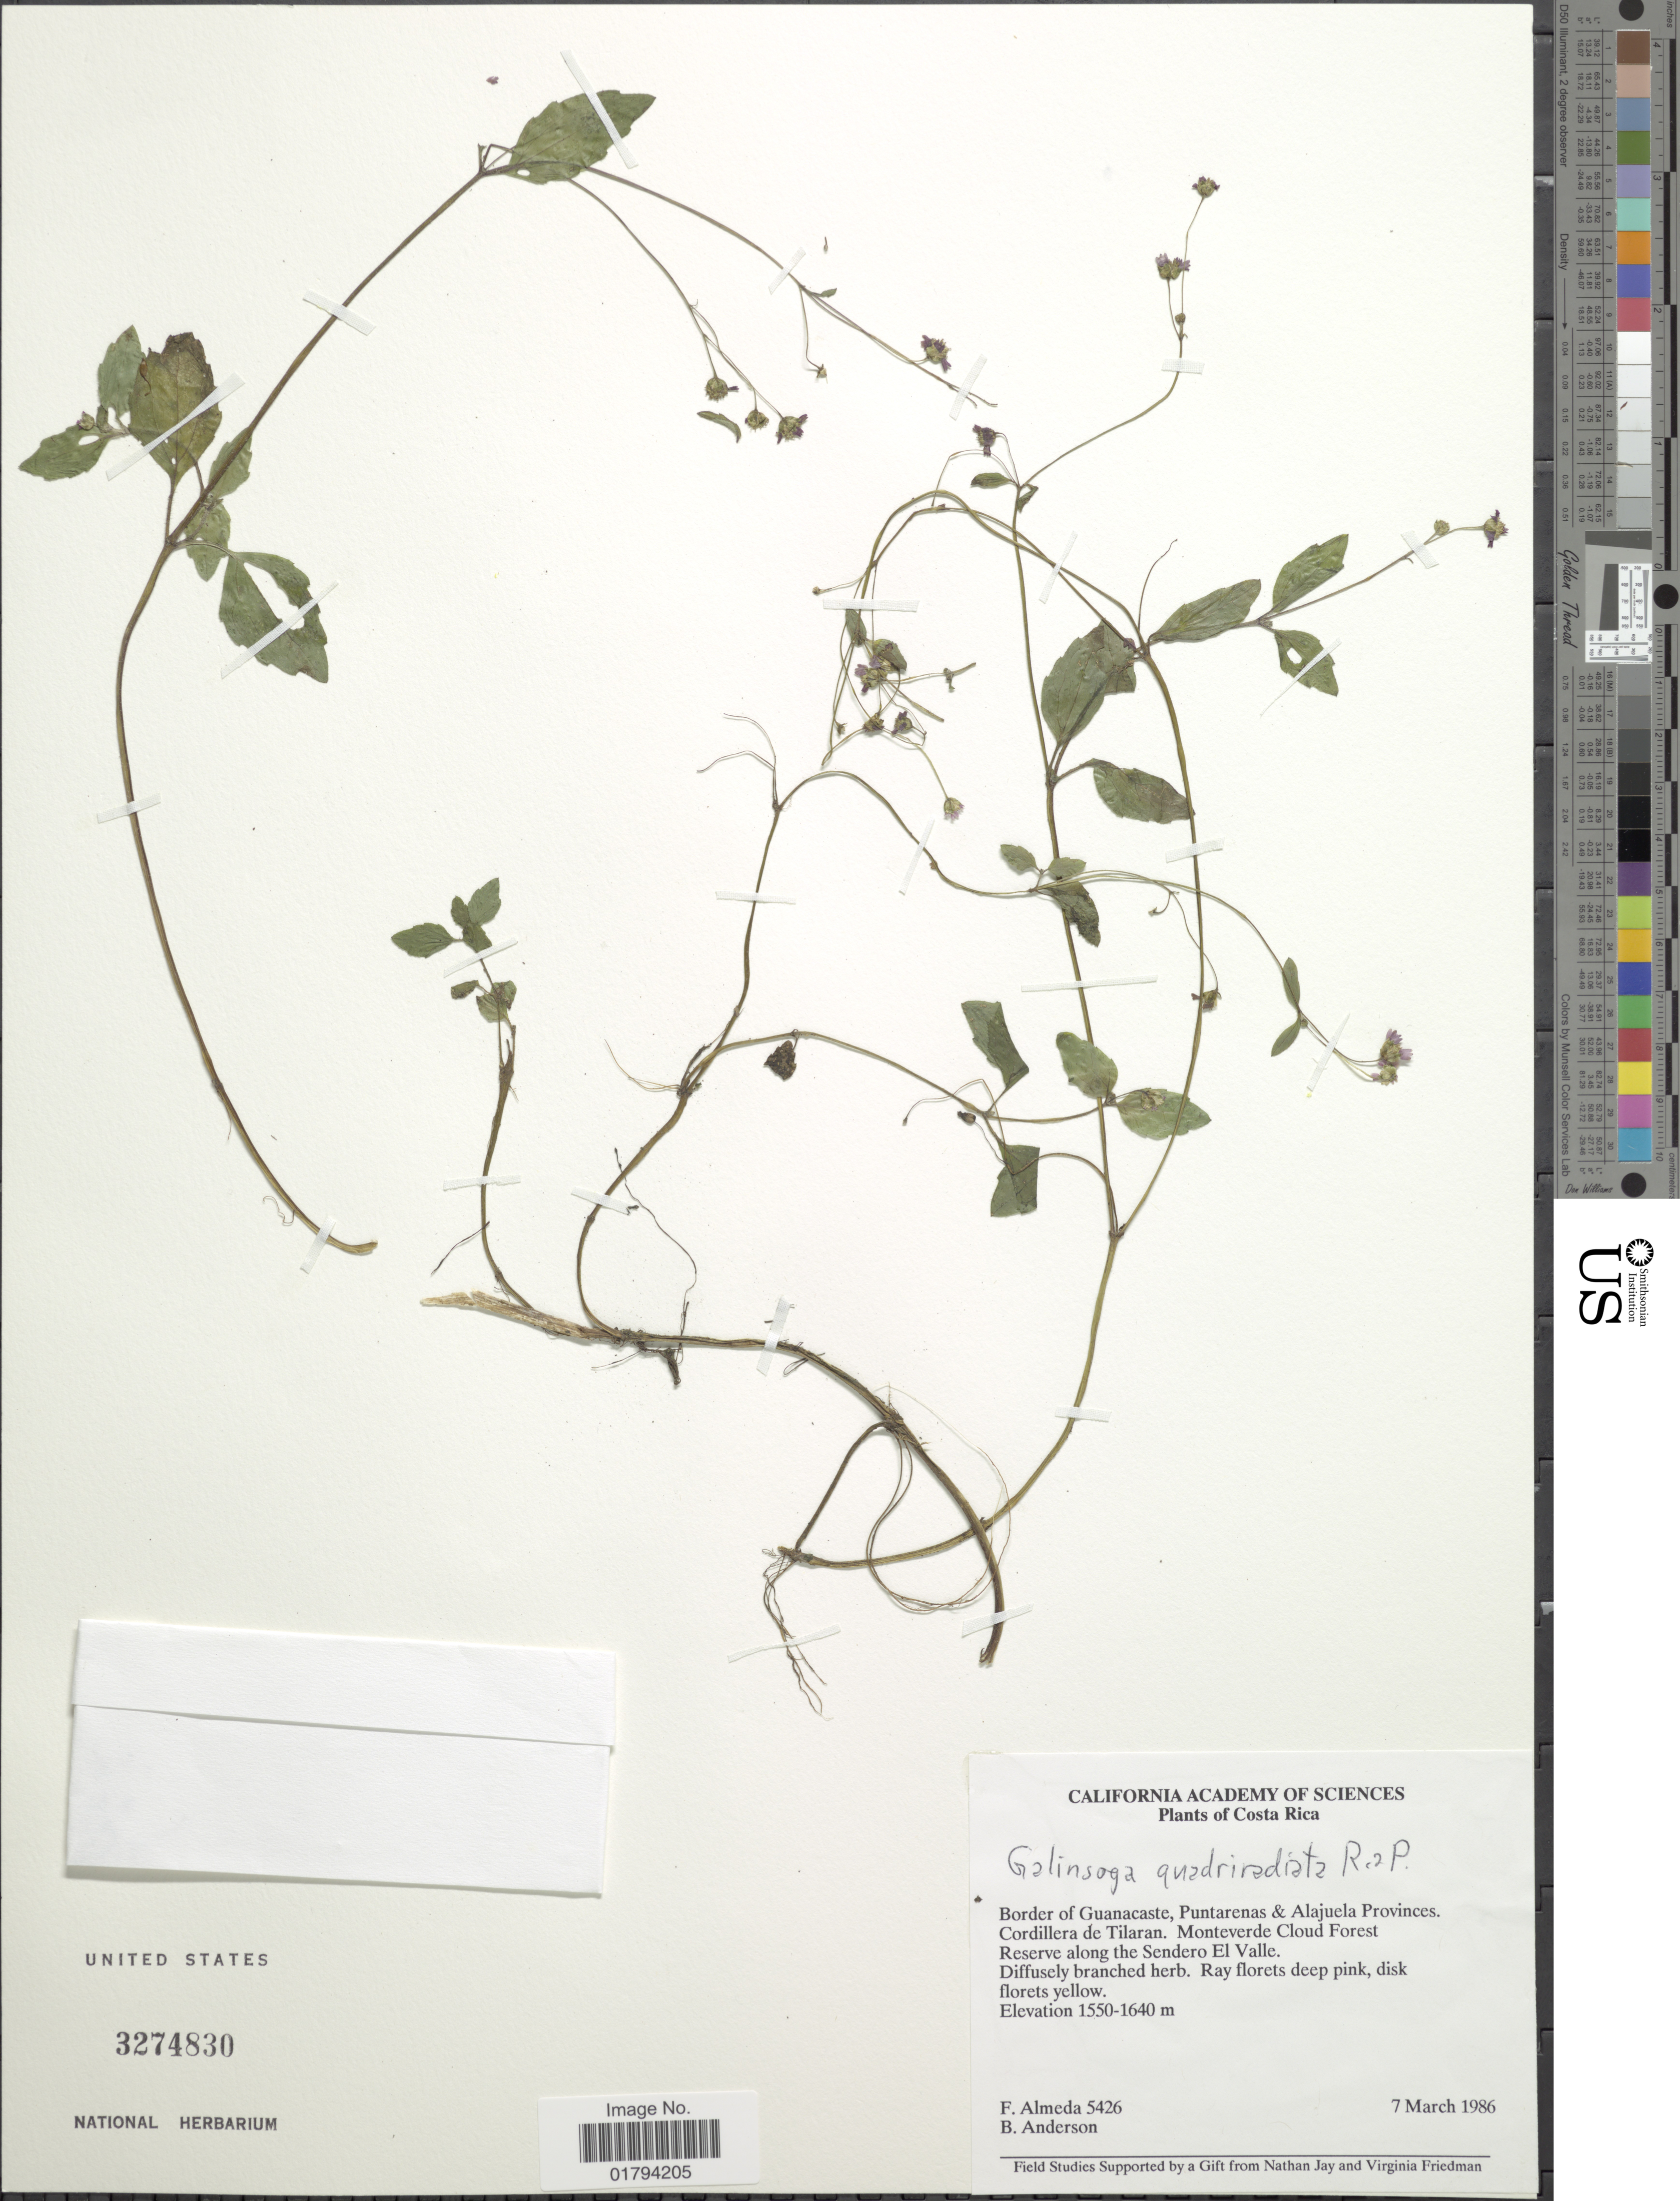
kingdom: Plantae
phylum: Tracheophyta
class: Magnoliopsida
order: Asterales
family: Asteraceae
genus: Galinsoga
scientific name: Galinsoga quadriradiata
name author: Ruiz & Pav.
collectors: F. Almeda & B. Anderson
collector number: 5426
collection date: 1986-03-07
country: Costa Rica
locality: Border of Guanacaste, Puntarenas & Alajuela Provinces, Cordillera de Tilaran, Monteverde Cloud Forest Reserve along the Sendero El Valle.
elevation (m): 1550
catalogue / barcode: US 3274830